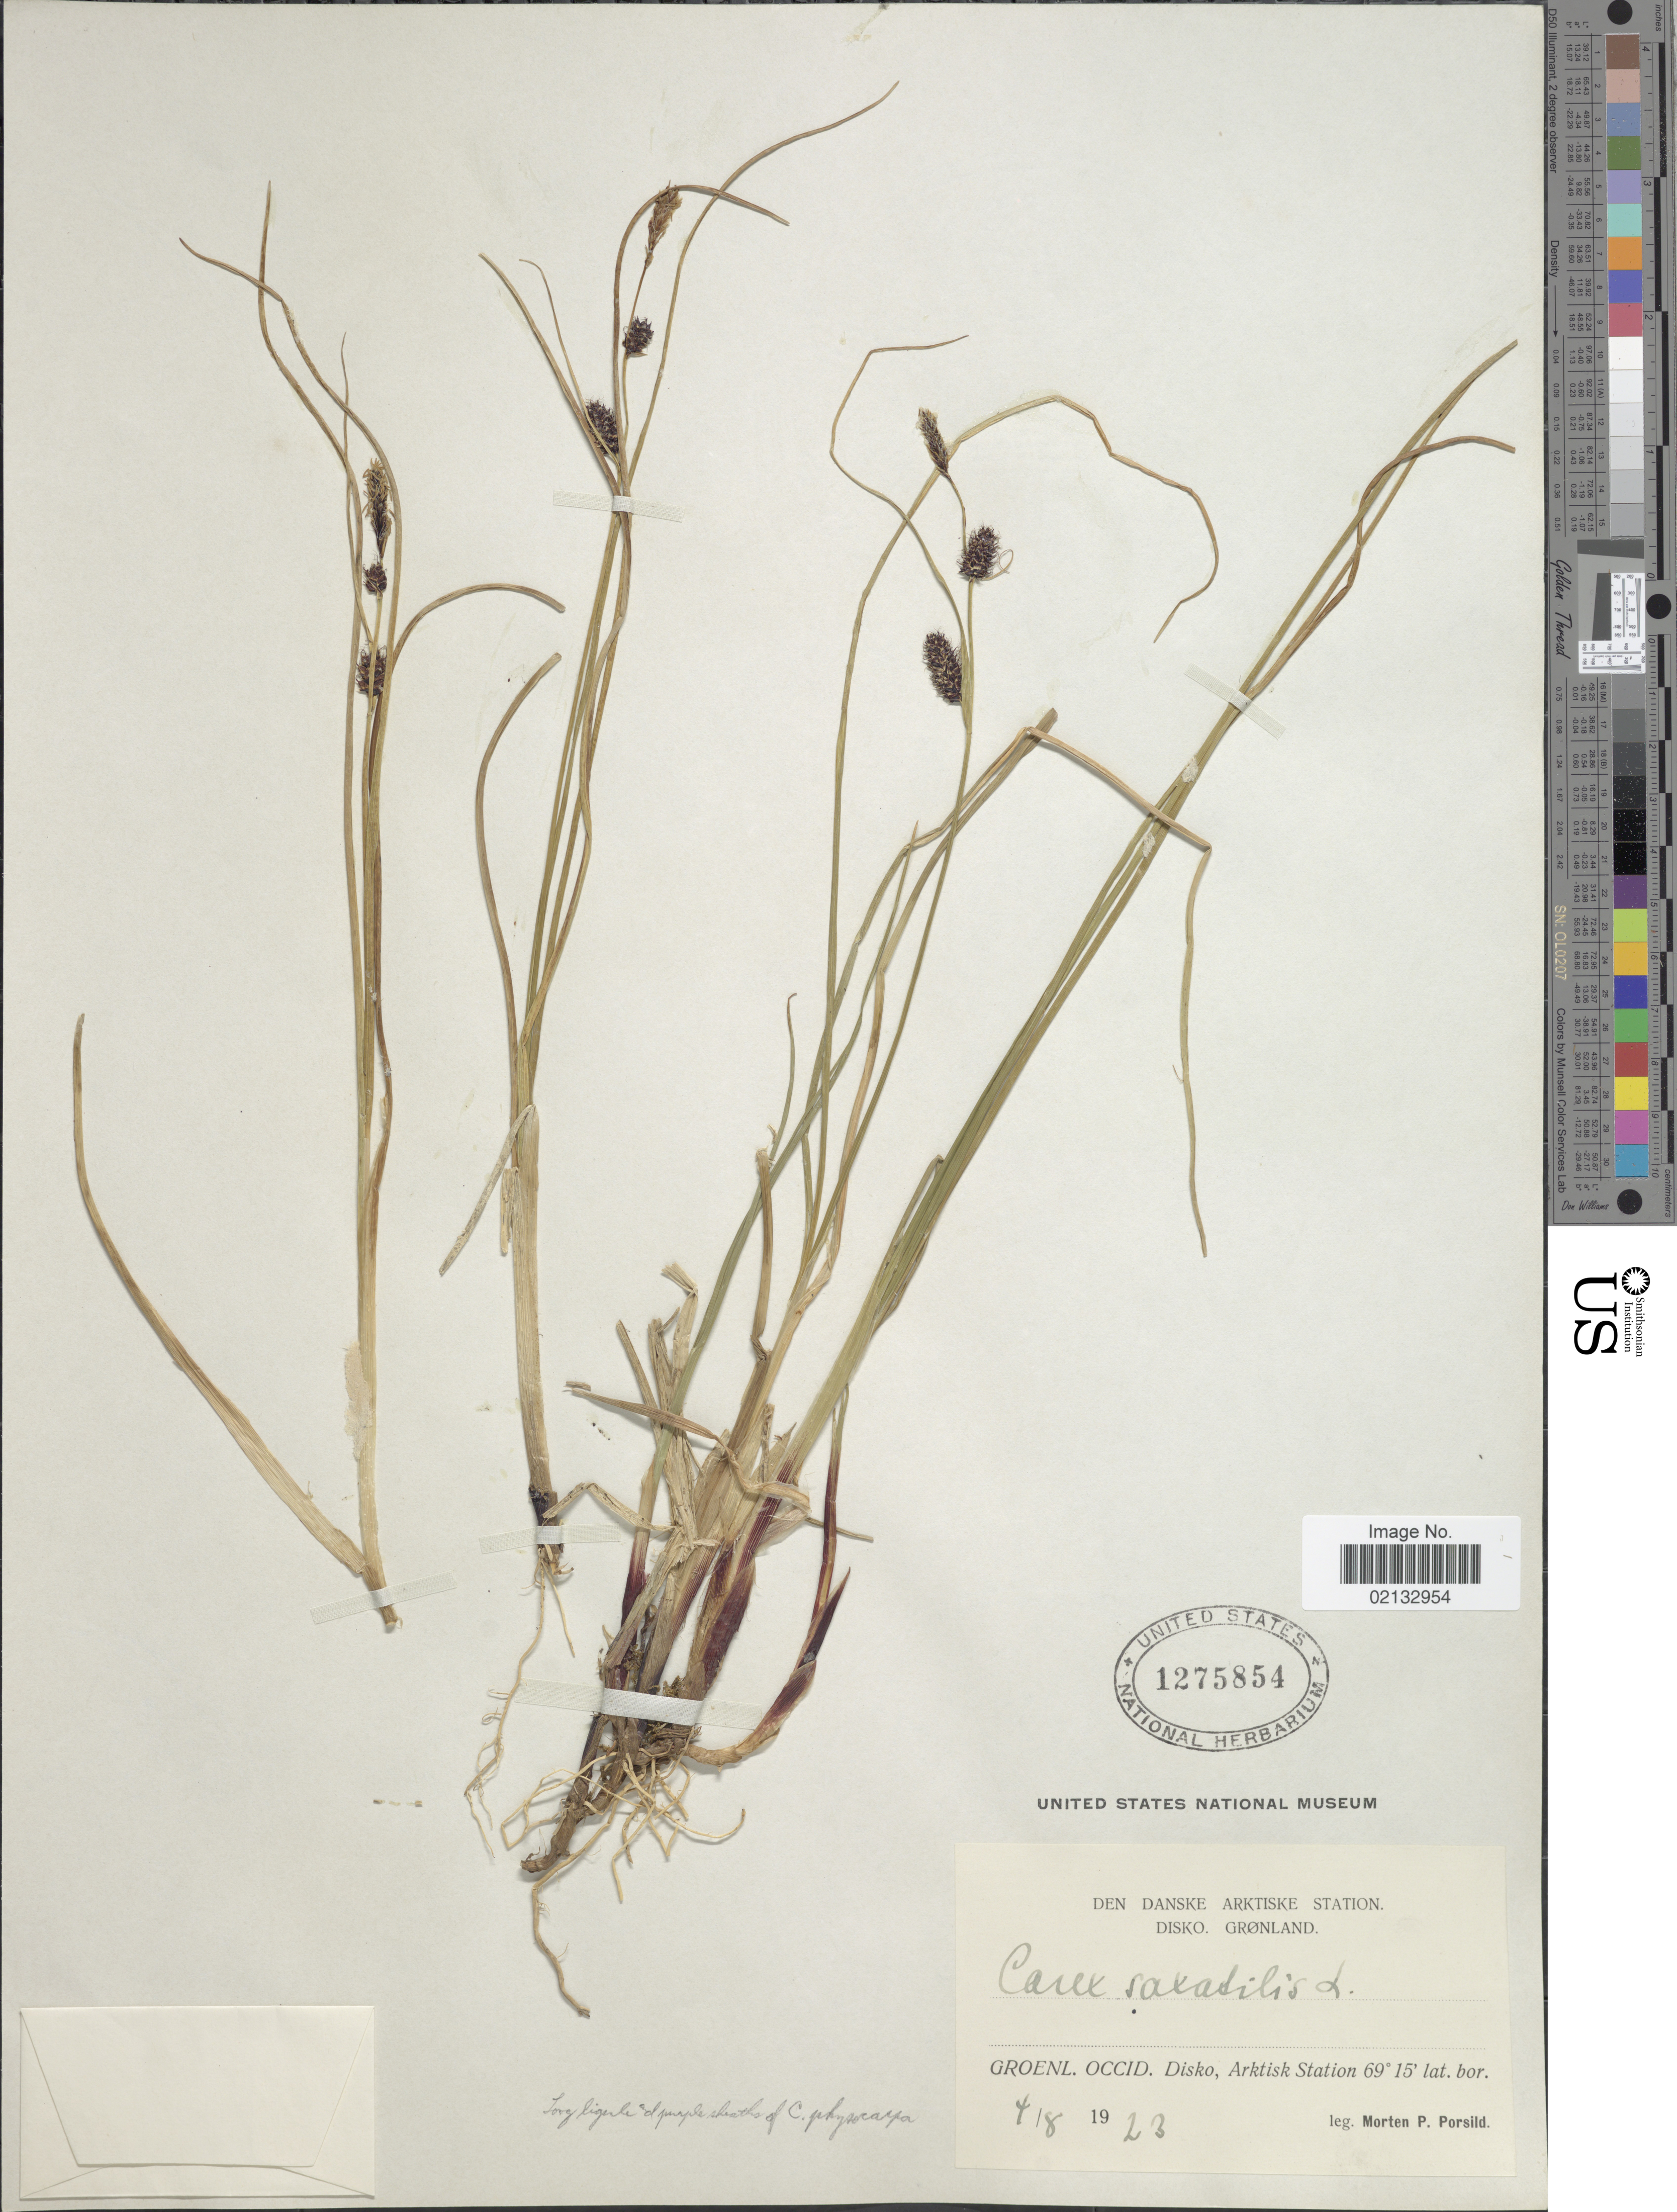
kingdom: Plantae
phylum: Tracheophyta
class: Liliopsida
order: Poales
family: Cyperaceae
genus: Carex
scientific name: Carex saxatilis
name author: L.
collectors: M. P. Porsild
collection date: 1923-08-04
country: Greenland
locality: Den Danske Arktiske Station. Disko. Gronland. Groenl. Occid. Disko, Arktisk Station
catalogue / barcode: US 1275854